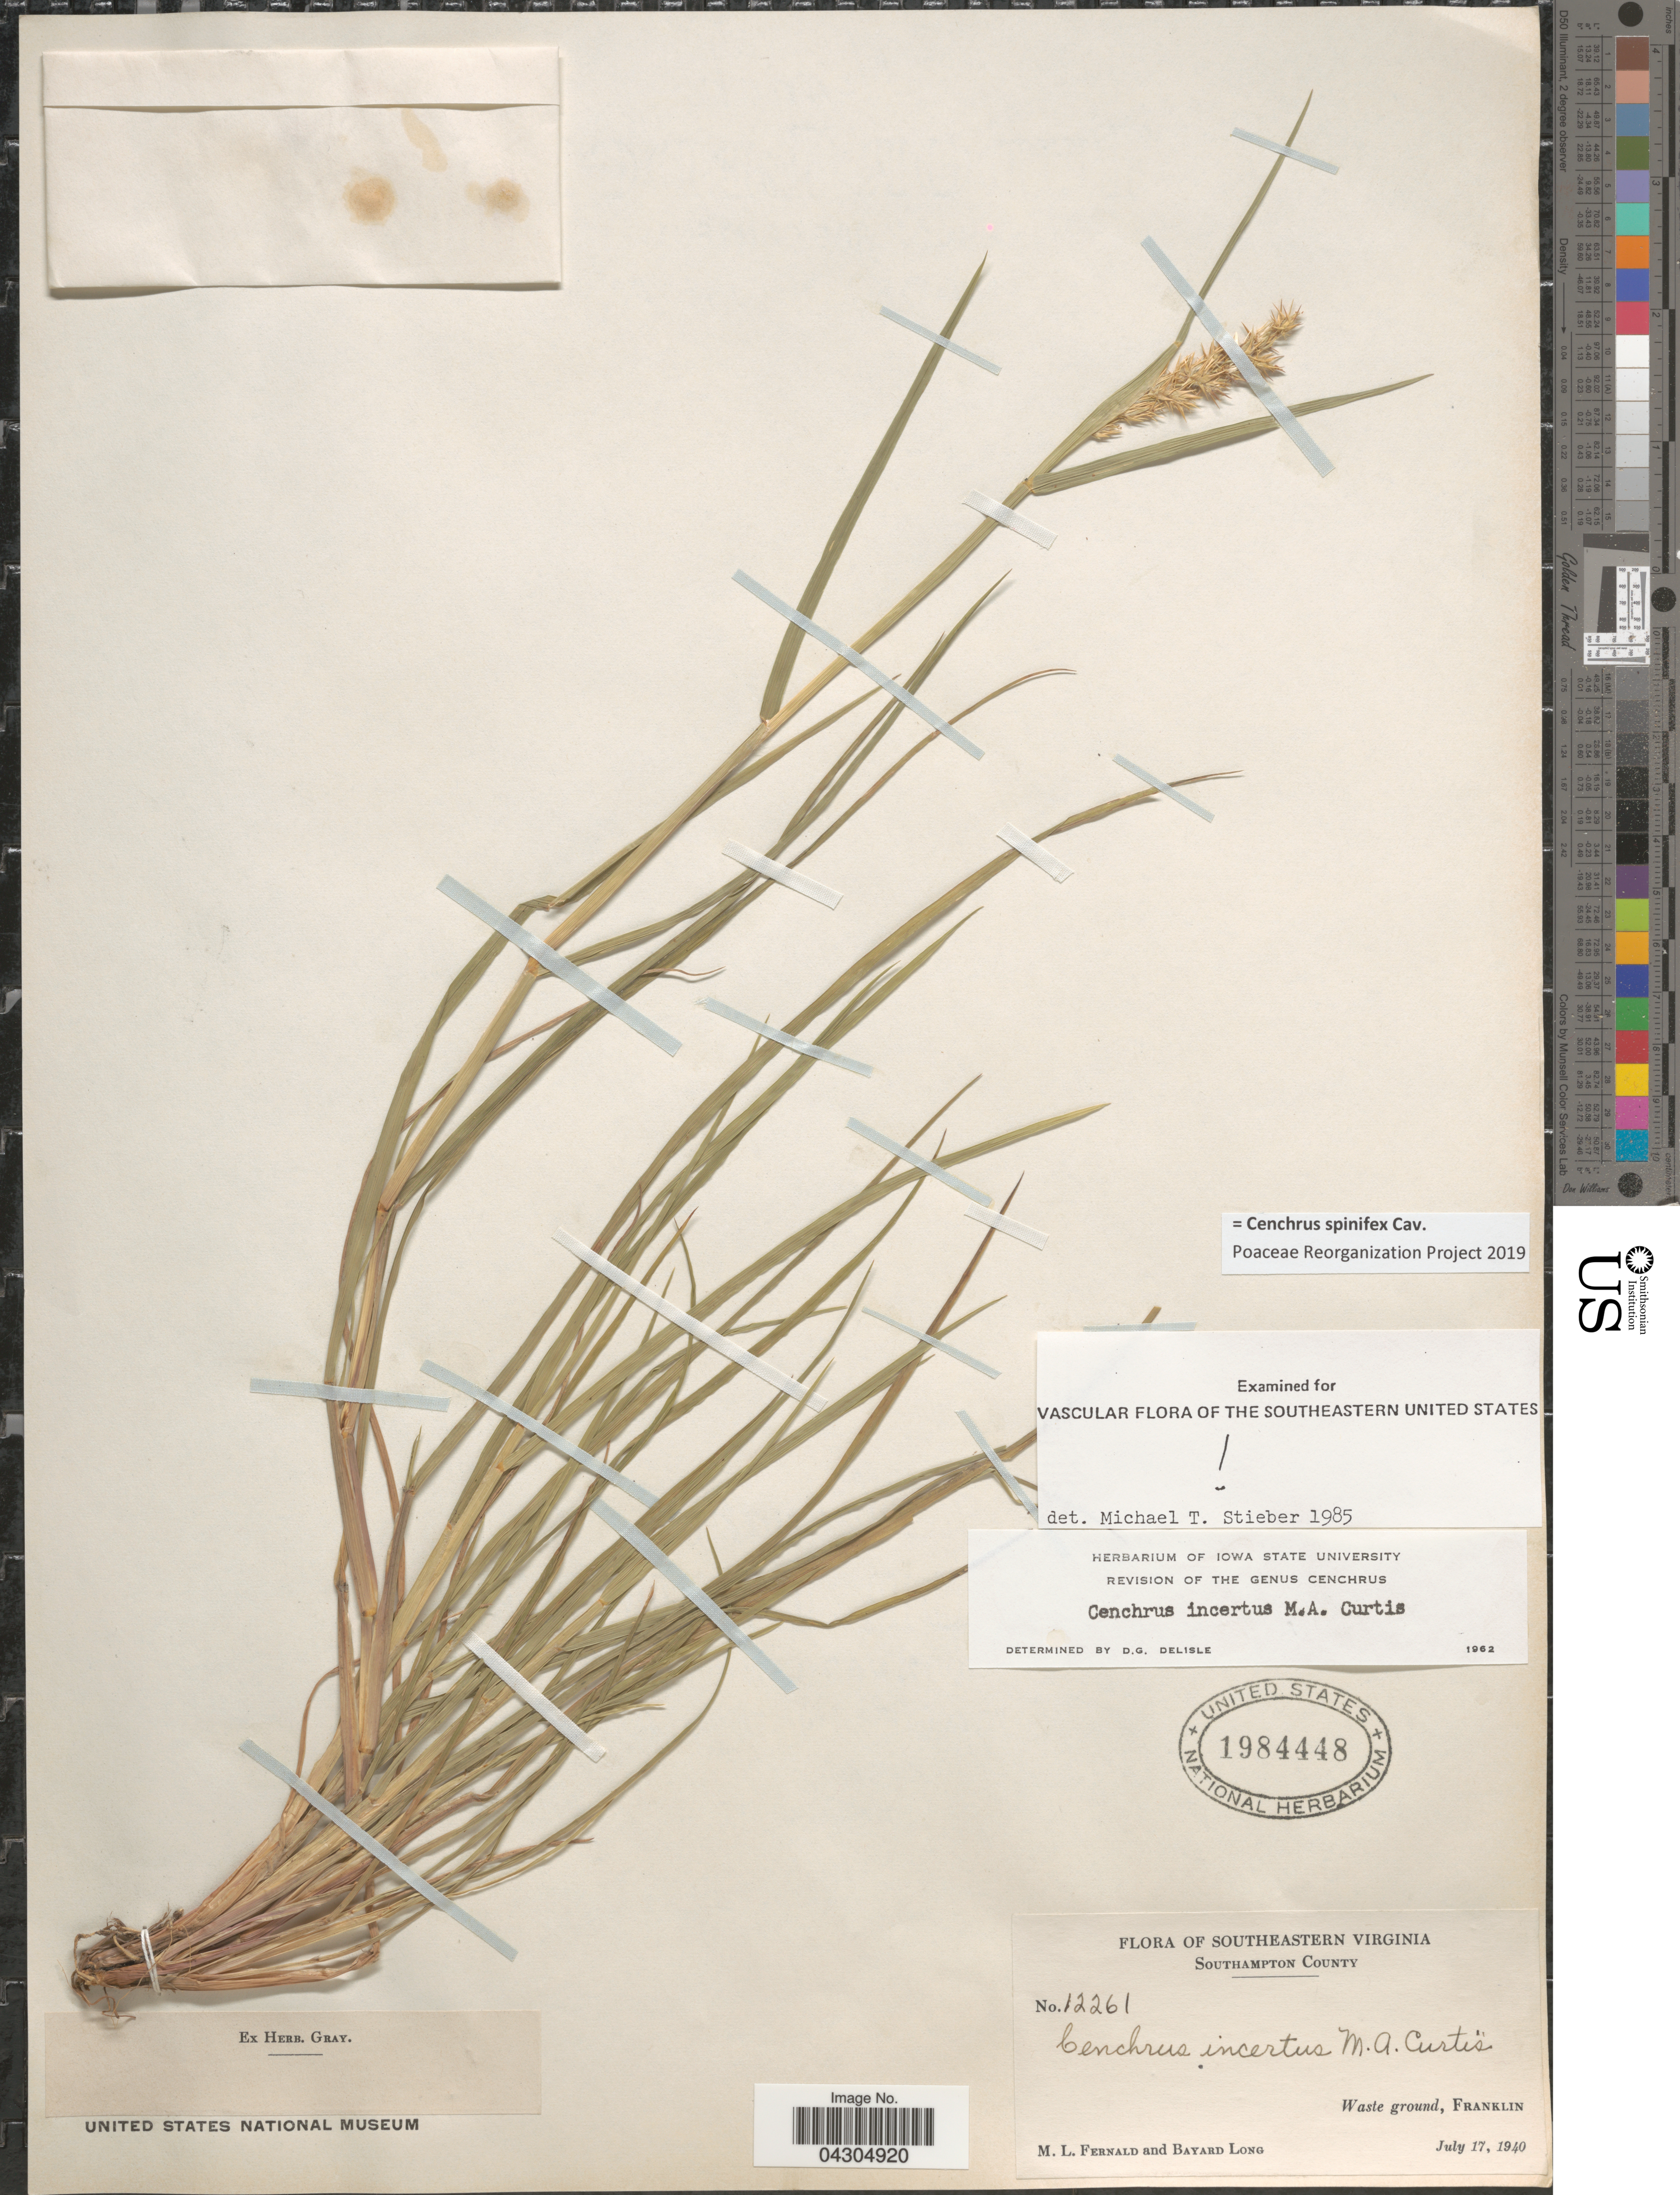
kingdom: Plantae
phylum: Tracheophyta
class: Liliopsida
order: Poales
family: Poaceae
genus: Cenchrus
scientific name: Cenchrus spinifex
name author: Cav.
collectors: M. L. Fernald & B. Long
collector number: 12261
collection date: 1940-07-17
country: United States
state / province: Virginia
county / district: Southampton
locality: Southeastern Virginia. Southampton County. Waste ground, Franklin.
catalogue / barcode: US 1984448